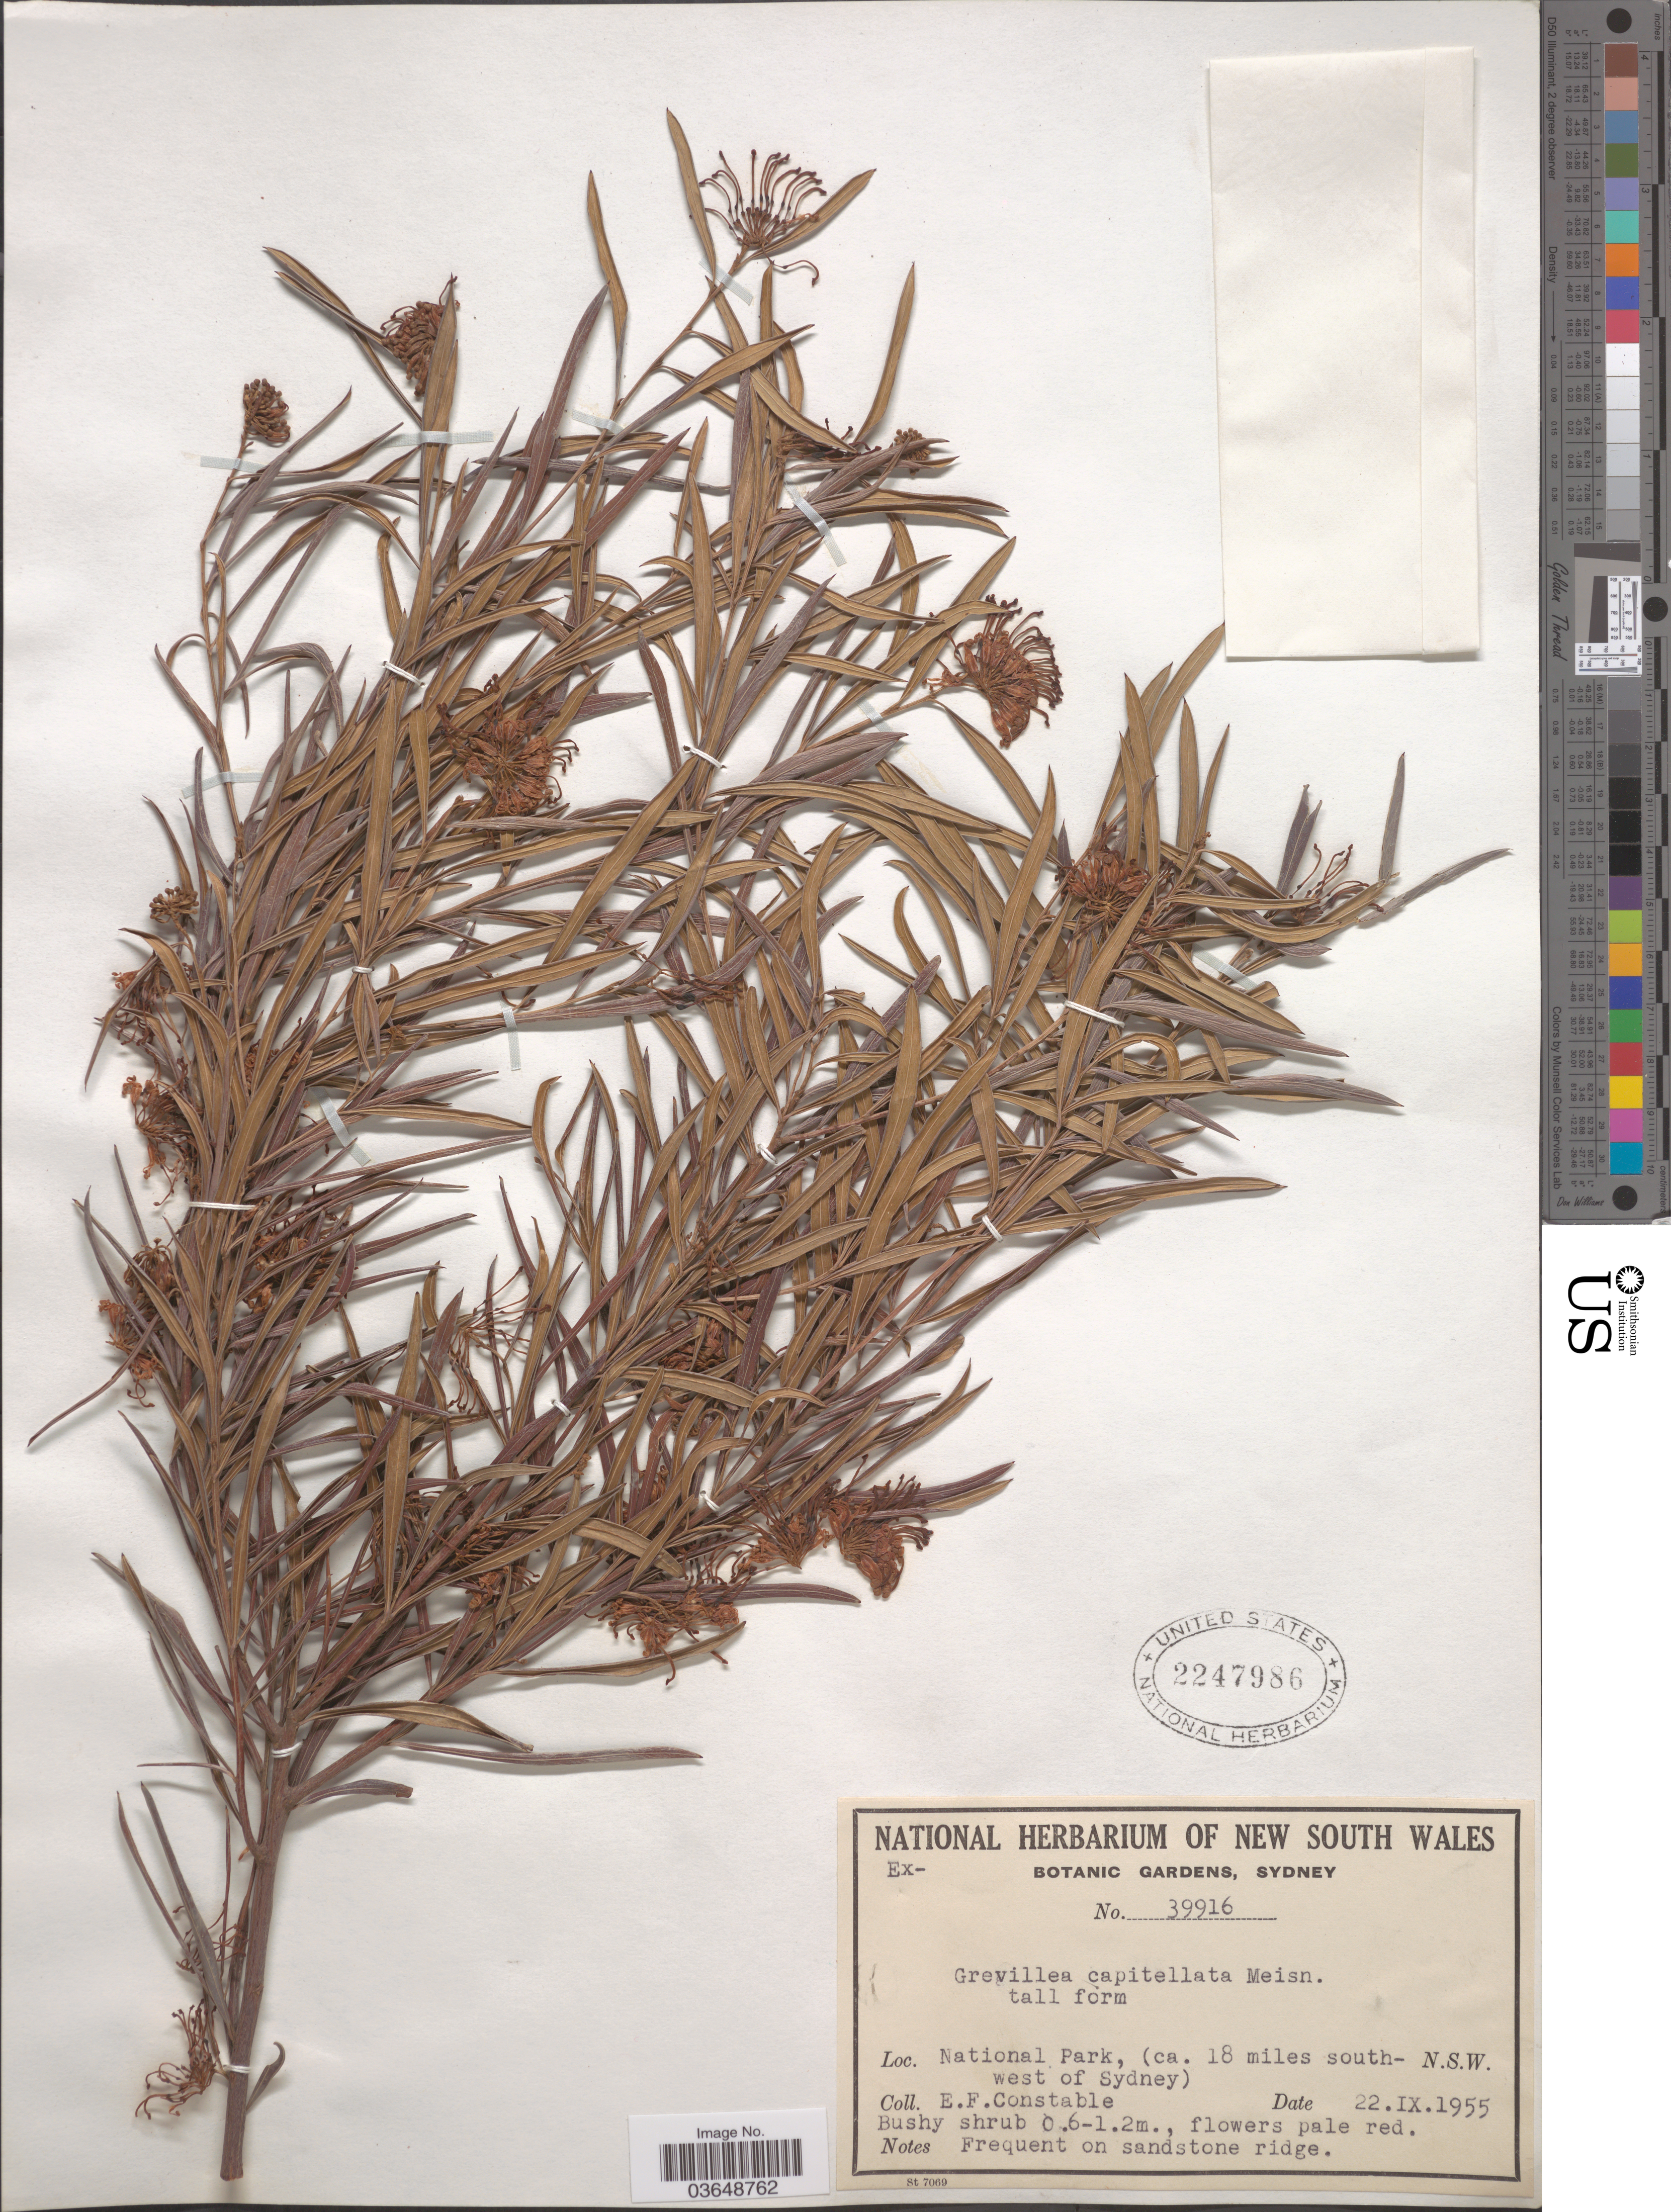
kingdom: Plantae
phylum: Tracheophyta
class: Magnoliopsida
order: Proteales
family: Proteaceae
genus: Grevillea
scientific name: Grevillea capitellata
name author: Meisn.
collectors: E. F. Constable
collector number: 39916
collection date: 1955-09-22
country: Australia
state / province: New South Wales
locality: National Park, (ca. 18 miles south-west of Sydney).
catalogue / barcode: US 2247986